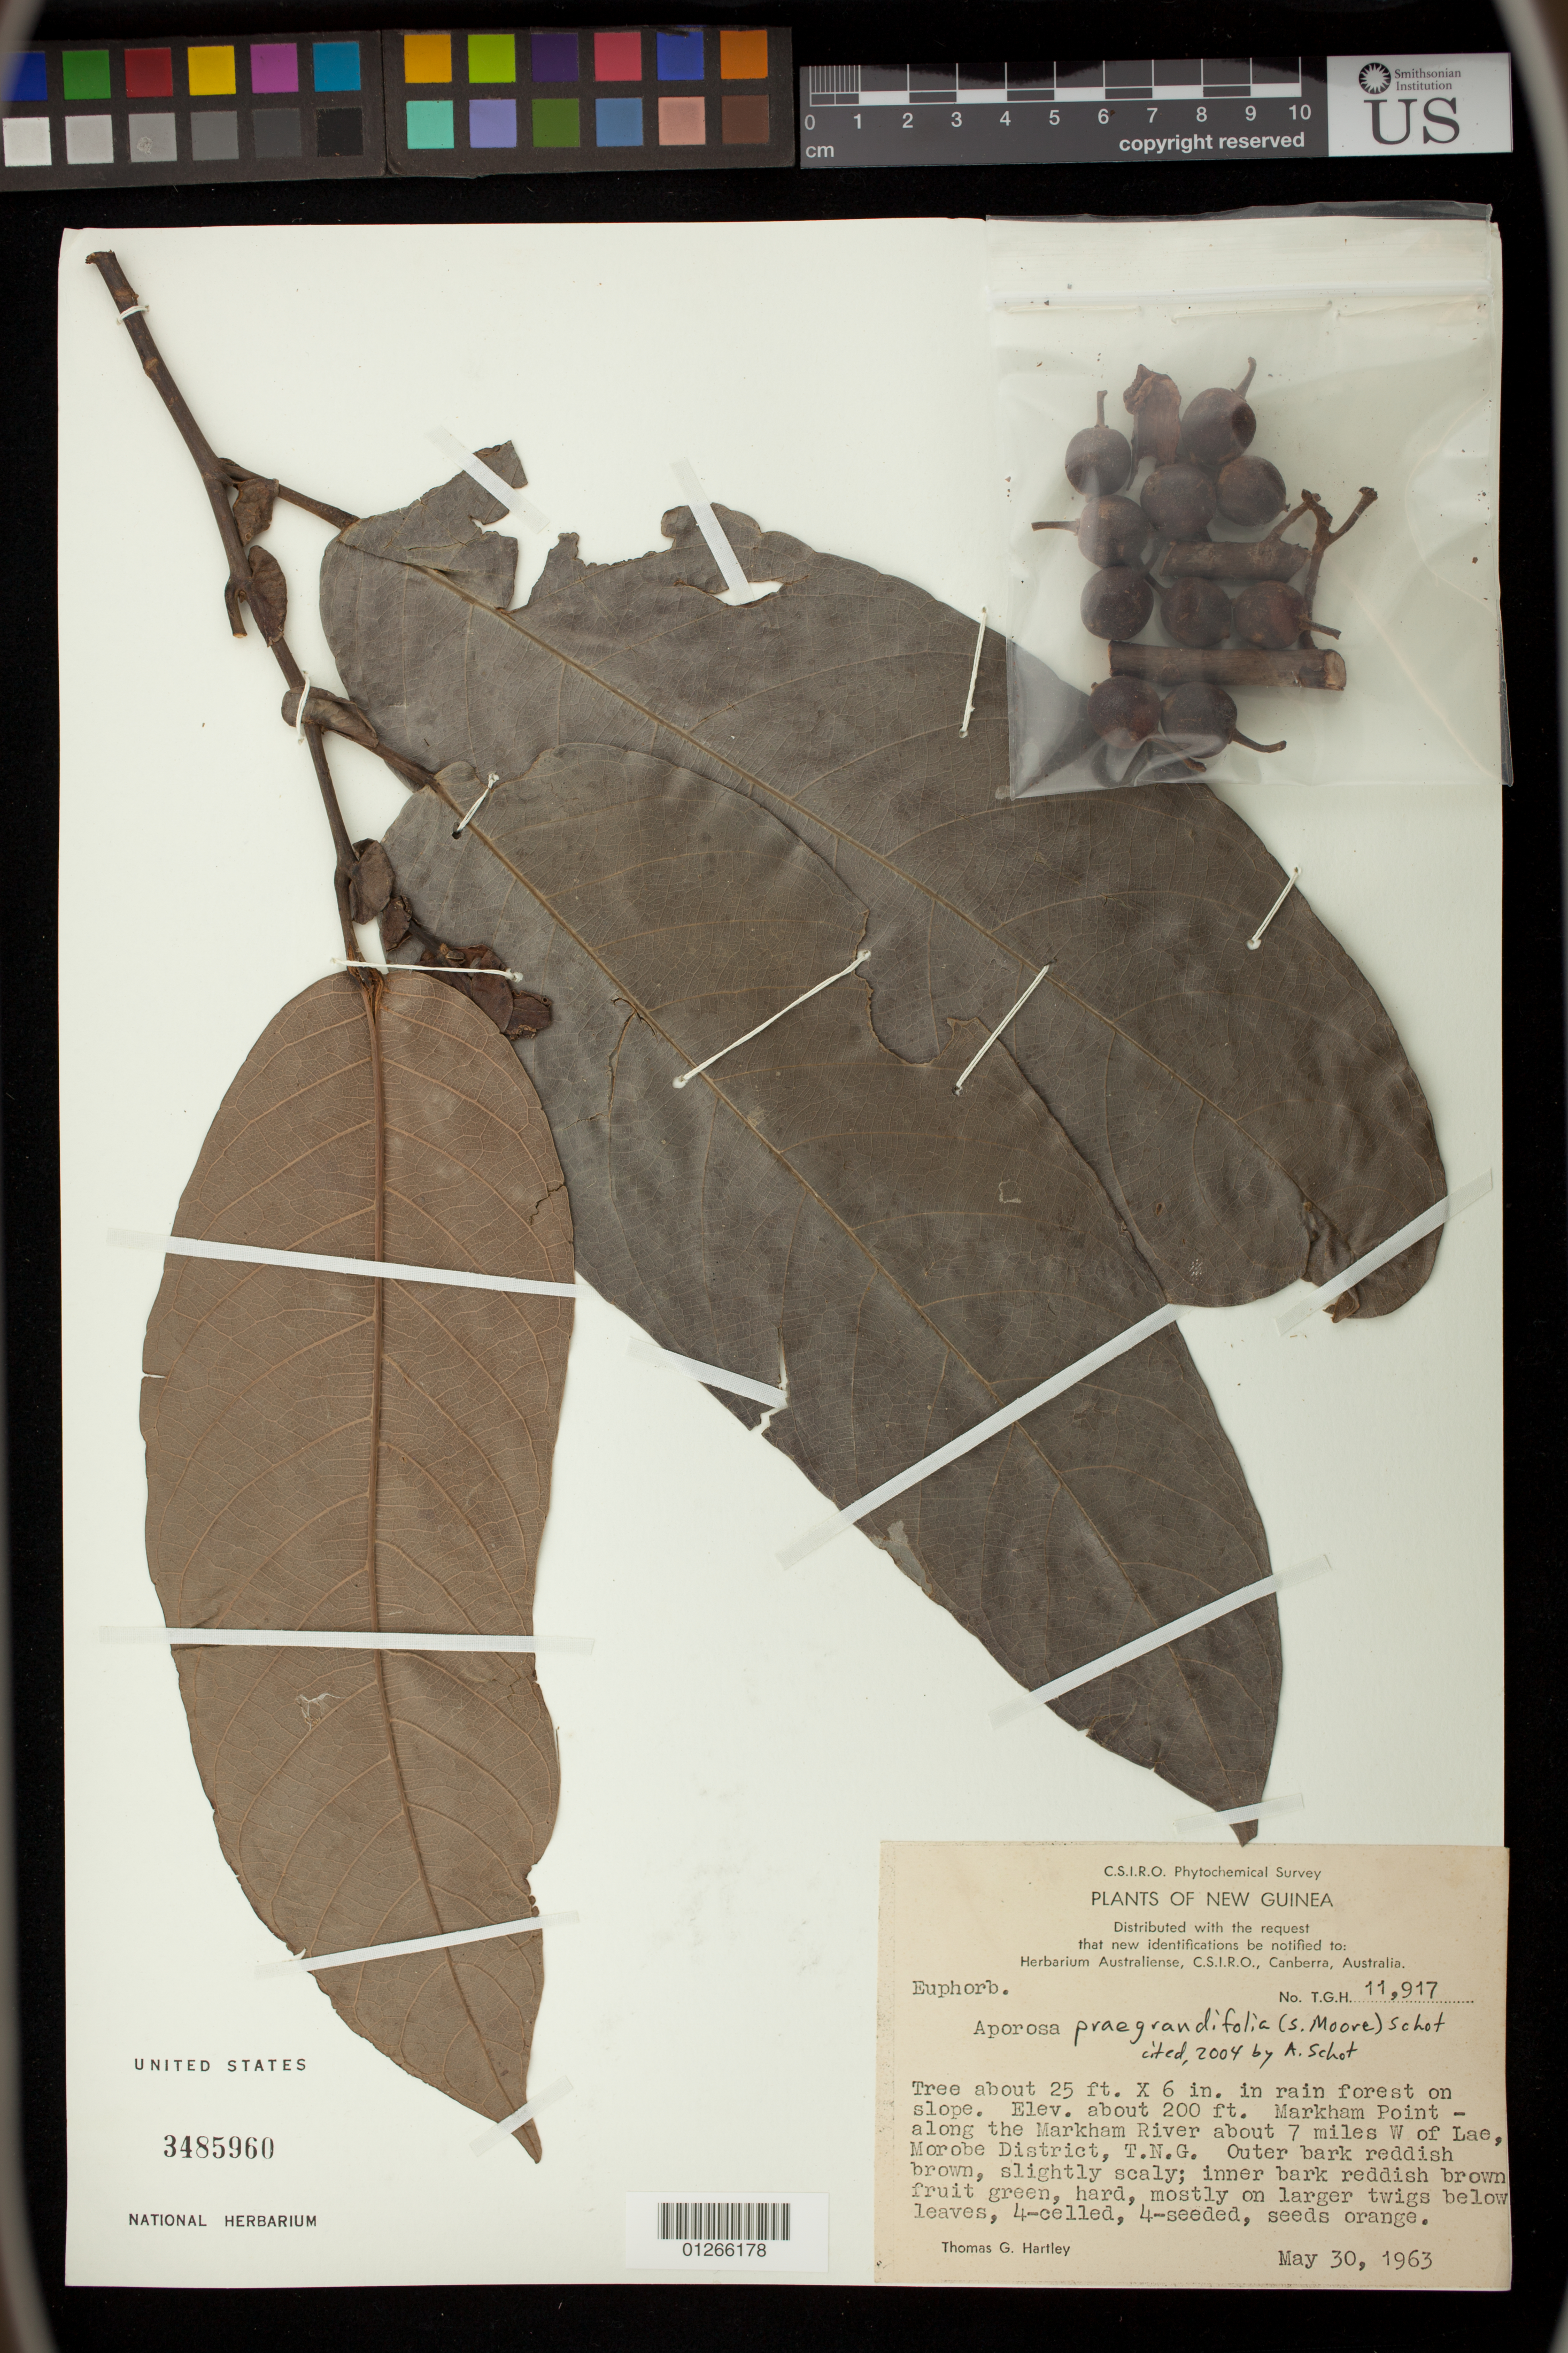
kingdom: Plantae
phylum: Tracheophyta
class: Magnoliopsida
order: Malpighiales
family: Phyllanthaceae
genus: Aporosa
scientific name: Aporosa praegrandifolia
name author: (S. Moore) Schot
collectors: T. G. Hartley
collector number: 11917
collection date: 1969-05-30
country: Papua New Guinea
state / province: Morobe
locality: Markham Point - along Markham River about 7 miles W of Lae, Morobe District, T. N. G.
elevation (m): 61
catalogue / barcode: US 3485960